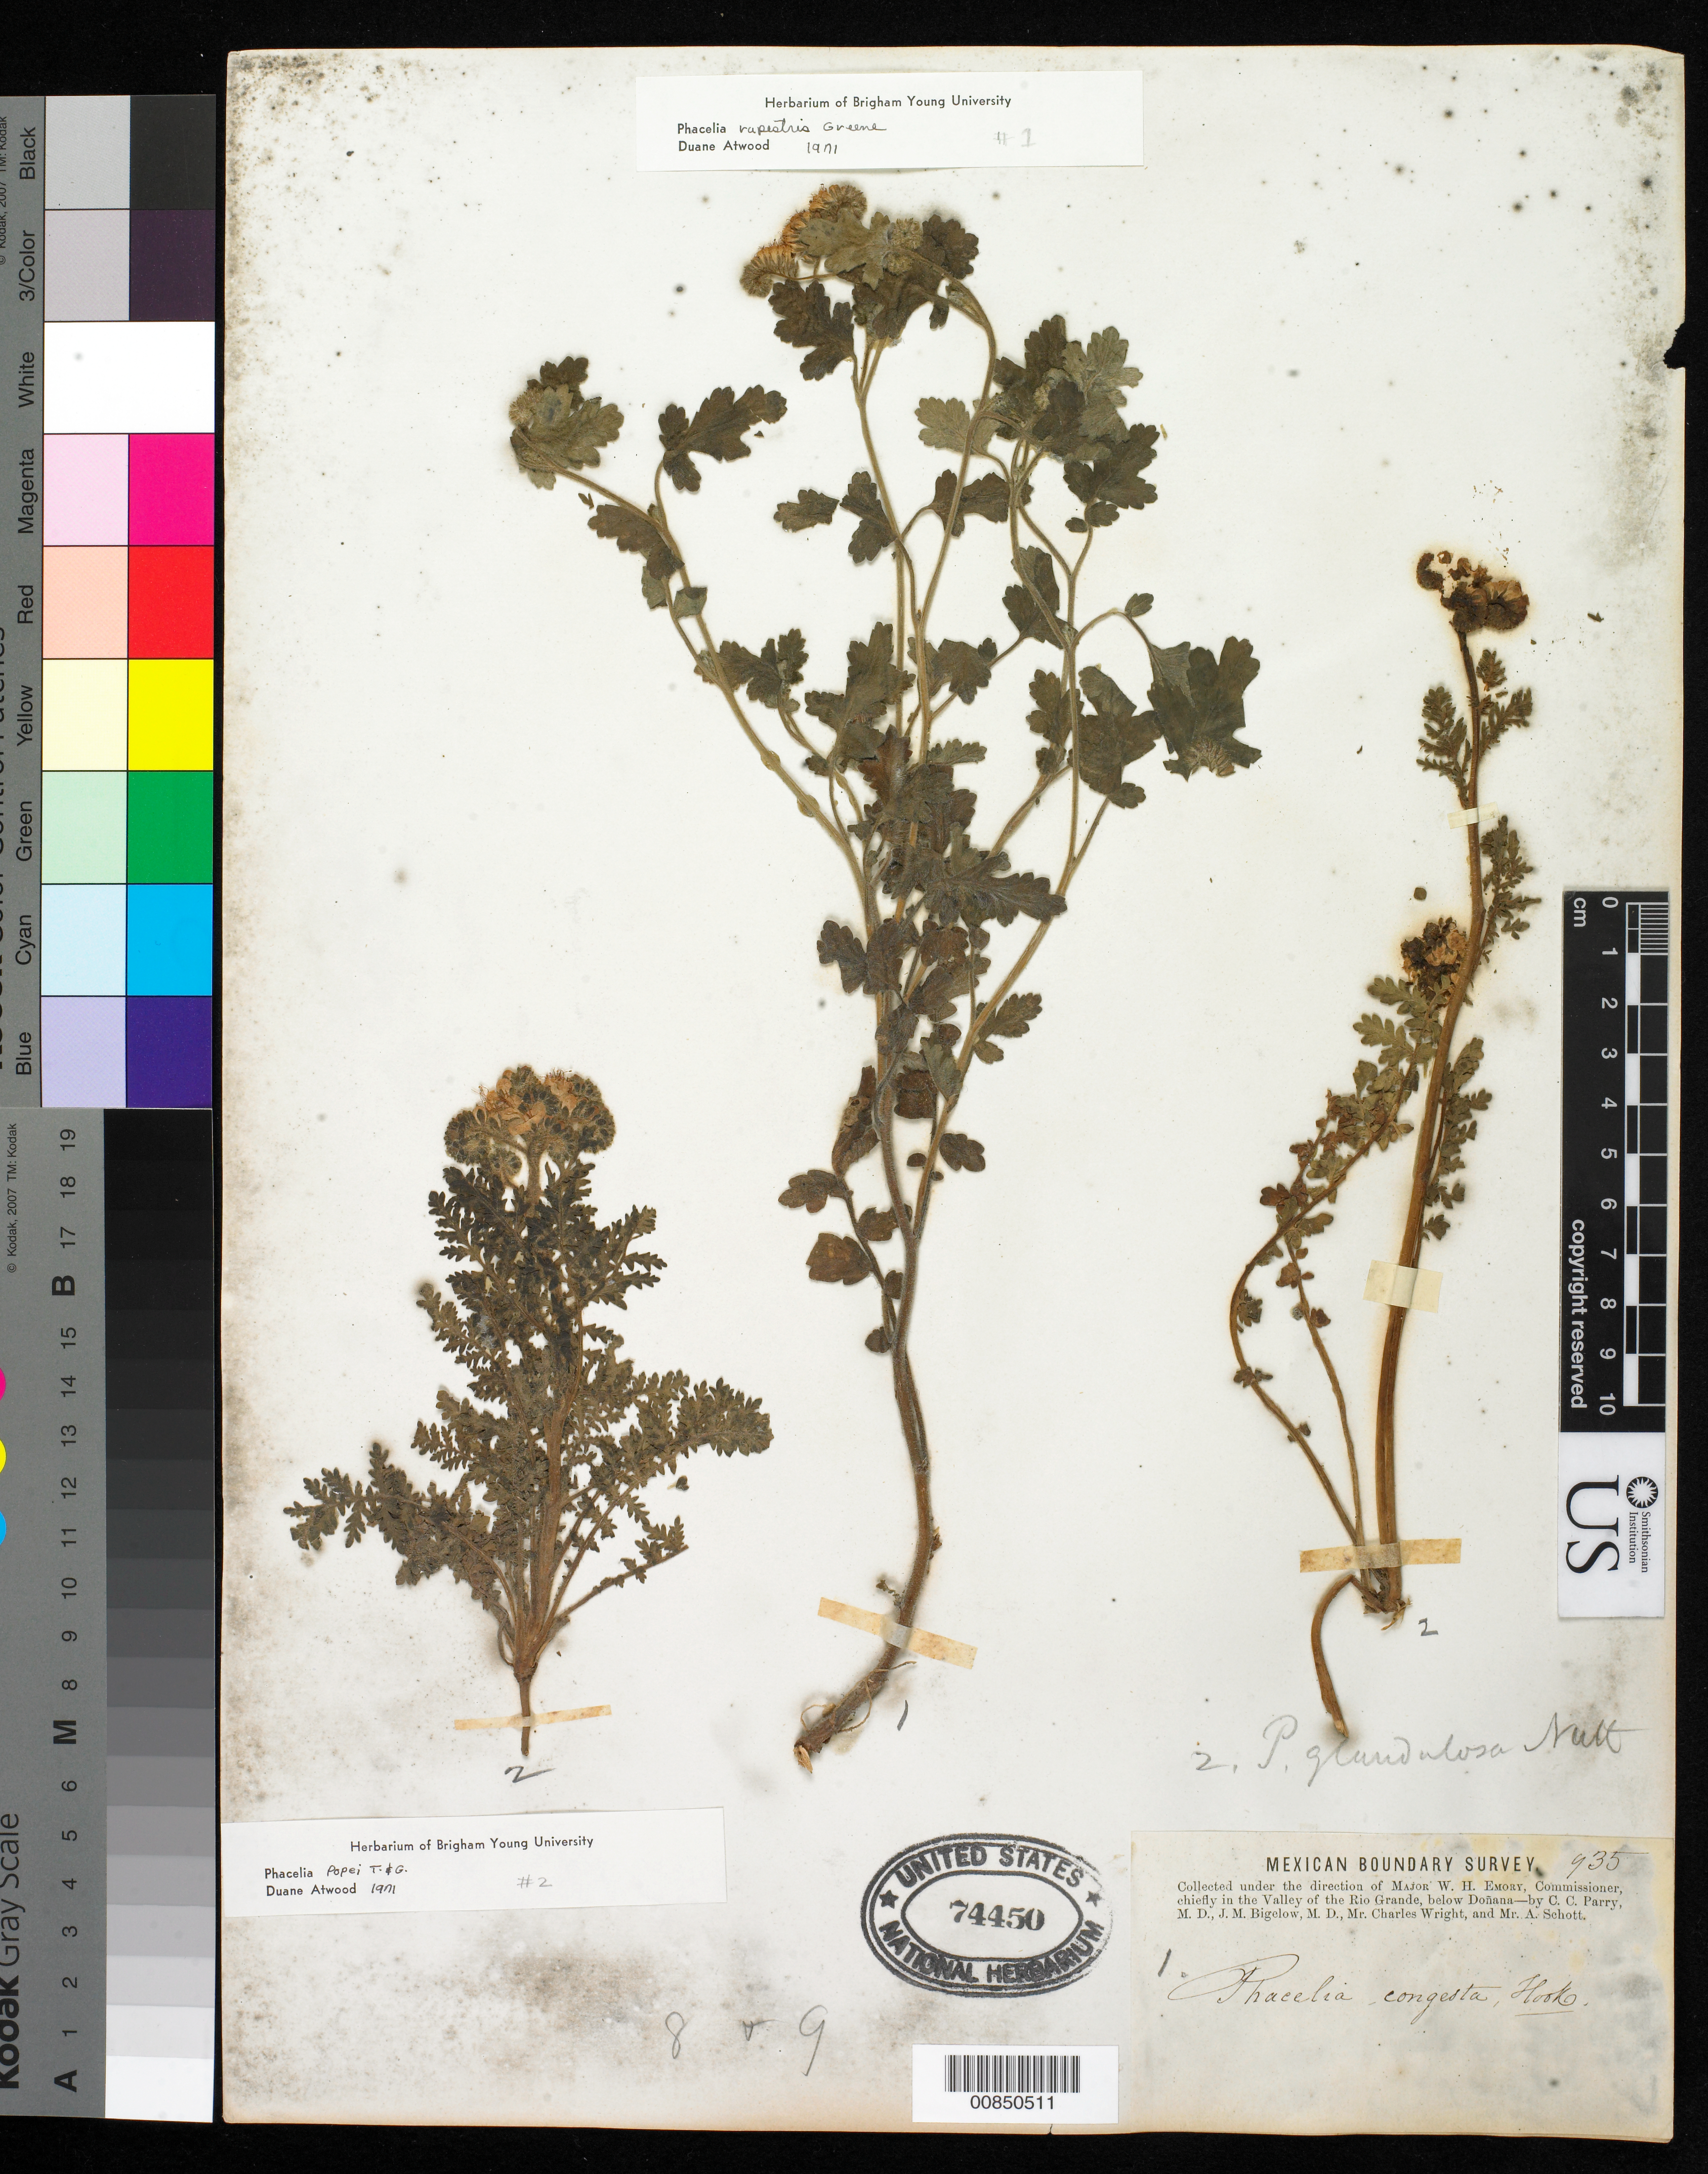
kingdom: Plantae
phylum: Tracheophyta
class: Magnoliopsida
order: Boraginales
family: Hydrophyllaceae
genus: Phacelia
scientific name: Phacelia popei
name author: Torr. & A. Gray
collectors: C. C. Parry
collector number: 935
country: United States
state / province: New Mexico / Texas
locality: Valley of the Rio Grande, below Doñana.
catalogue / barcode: US 74450